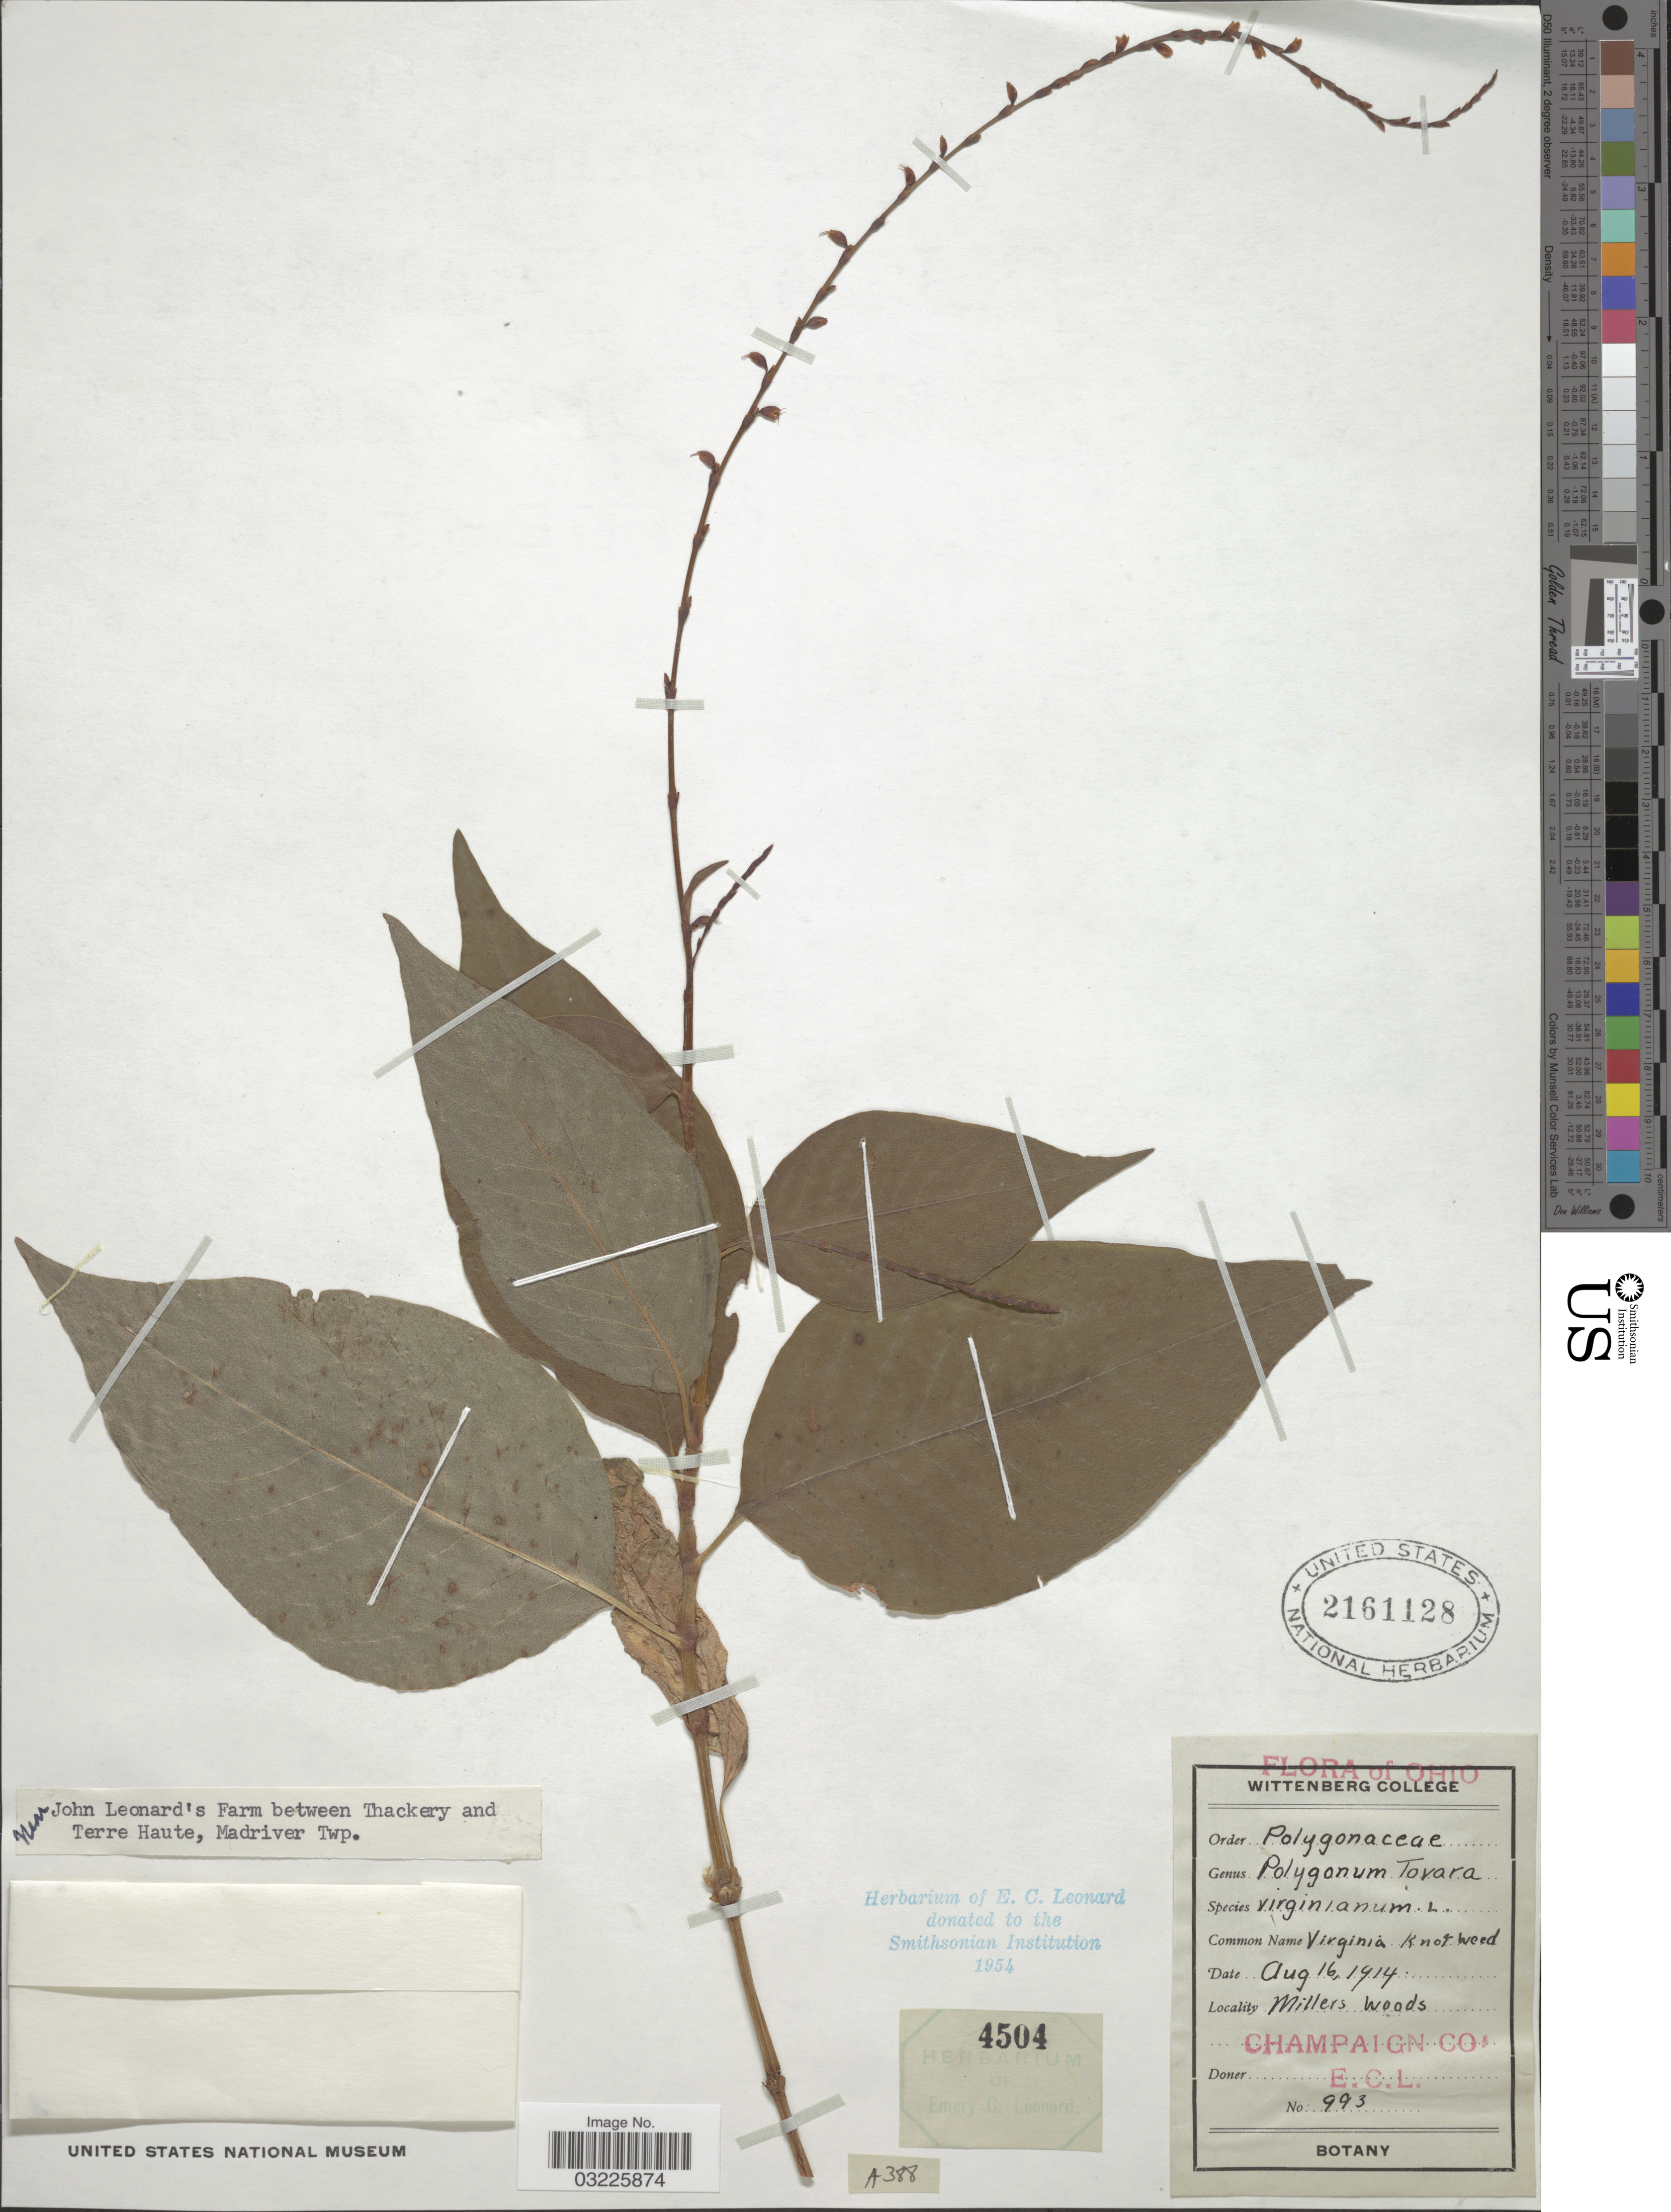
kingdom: Plantae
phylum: Tracheophyta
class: Magnoliopsida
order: Caryophyllales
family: Polygonaceae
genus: Persicaria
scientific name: Persicaria virginiana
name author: (L.) Gaertn.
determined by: Atha, D. E.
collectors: E. C. Leonard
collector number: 993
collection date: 1914-08-16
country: United States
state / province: Ohio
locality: Millers Woods. Champaign Co. Near John Leonard's Farm between Thackery and Terre Haute, Madriver Twp.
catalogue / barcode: US 2161128